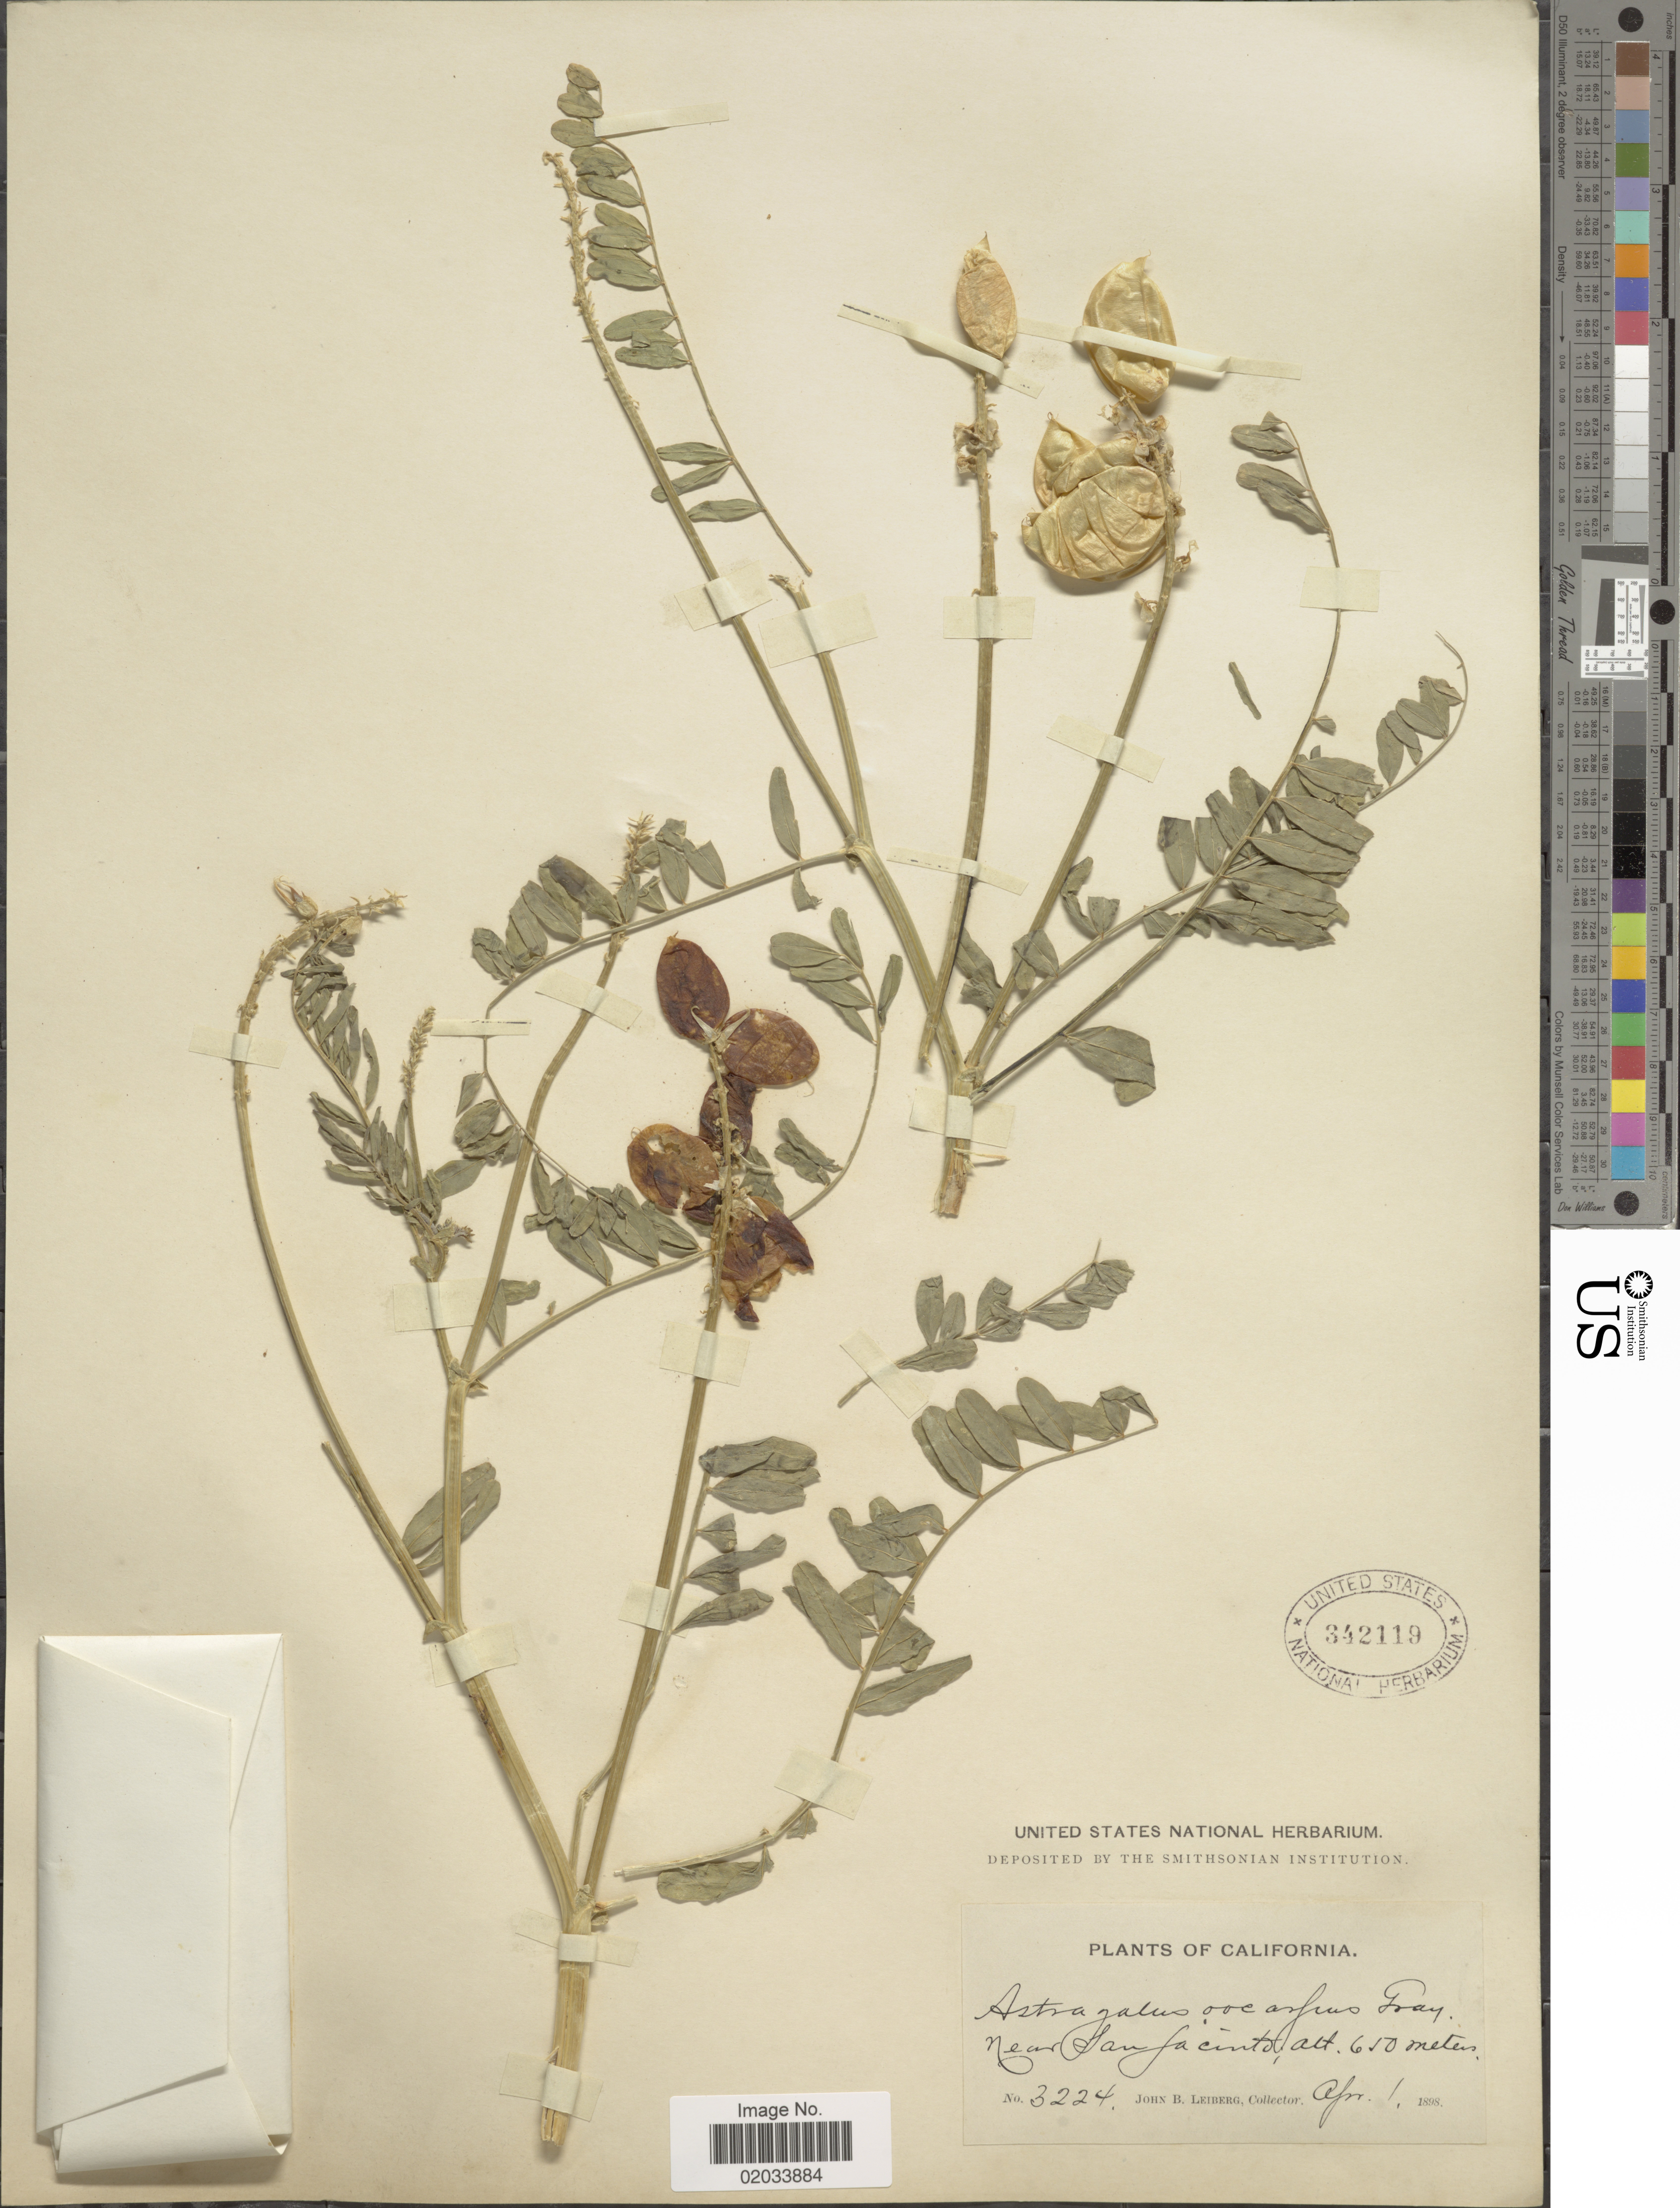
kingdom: Plantae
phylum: Tracheophyta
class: Magnoliopsida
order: Fabales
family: Fabaceae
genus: Astragalus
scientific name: Astragalus pomonensis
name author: M.E. Jones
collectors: J. B. Leiberg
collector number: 3224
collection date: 1898-04-01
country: United States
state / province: California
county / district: Riverside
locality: Near San Jacinto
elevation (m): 650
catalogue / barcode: US 342119